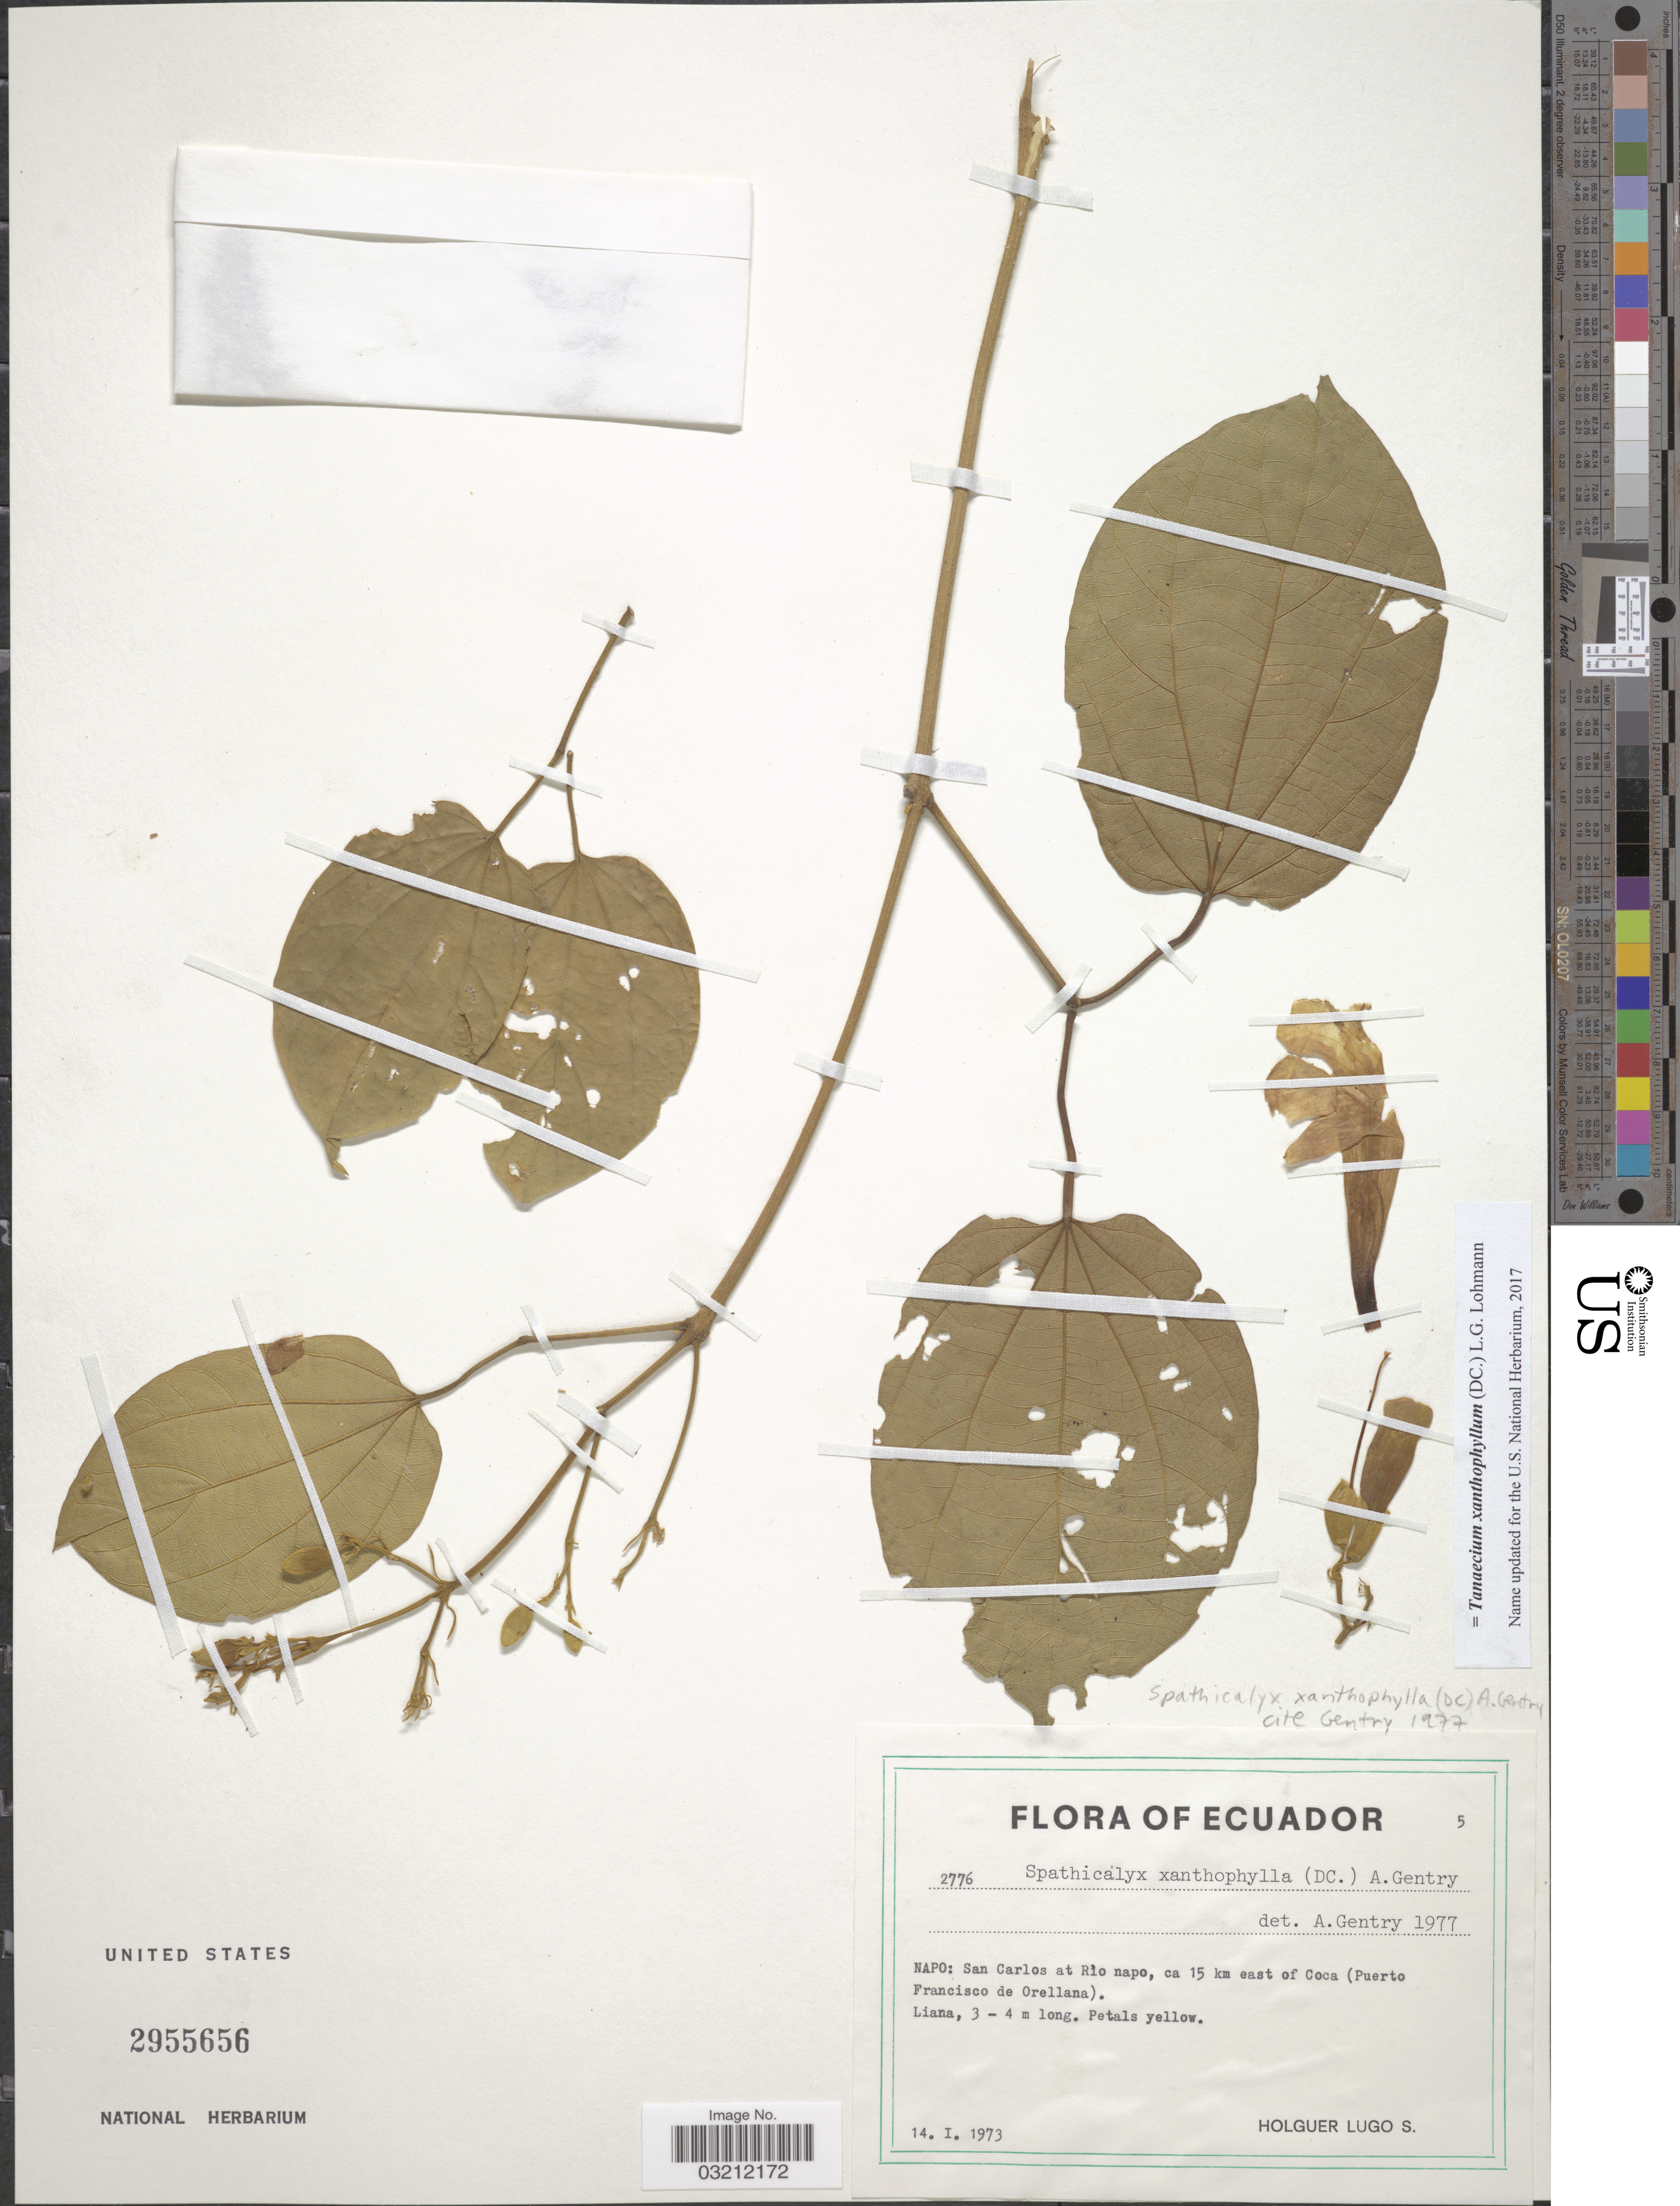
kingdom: Plantae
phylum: Tracheophyta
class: Magnoliopsida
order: Lamiales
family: Bignoniaceae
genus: Tanaecium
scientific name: Tanaecium xanthophyllum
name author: (DC.) L.G. Lohmann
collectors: H. Lugo S.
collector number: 2776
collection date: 1973-01-14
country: Ecuador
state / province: Napo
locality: San Carlos at Rìo napo, ca 15 km east of Coca (Puerto Francisco de Orellana).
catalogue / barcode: US 2955656